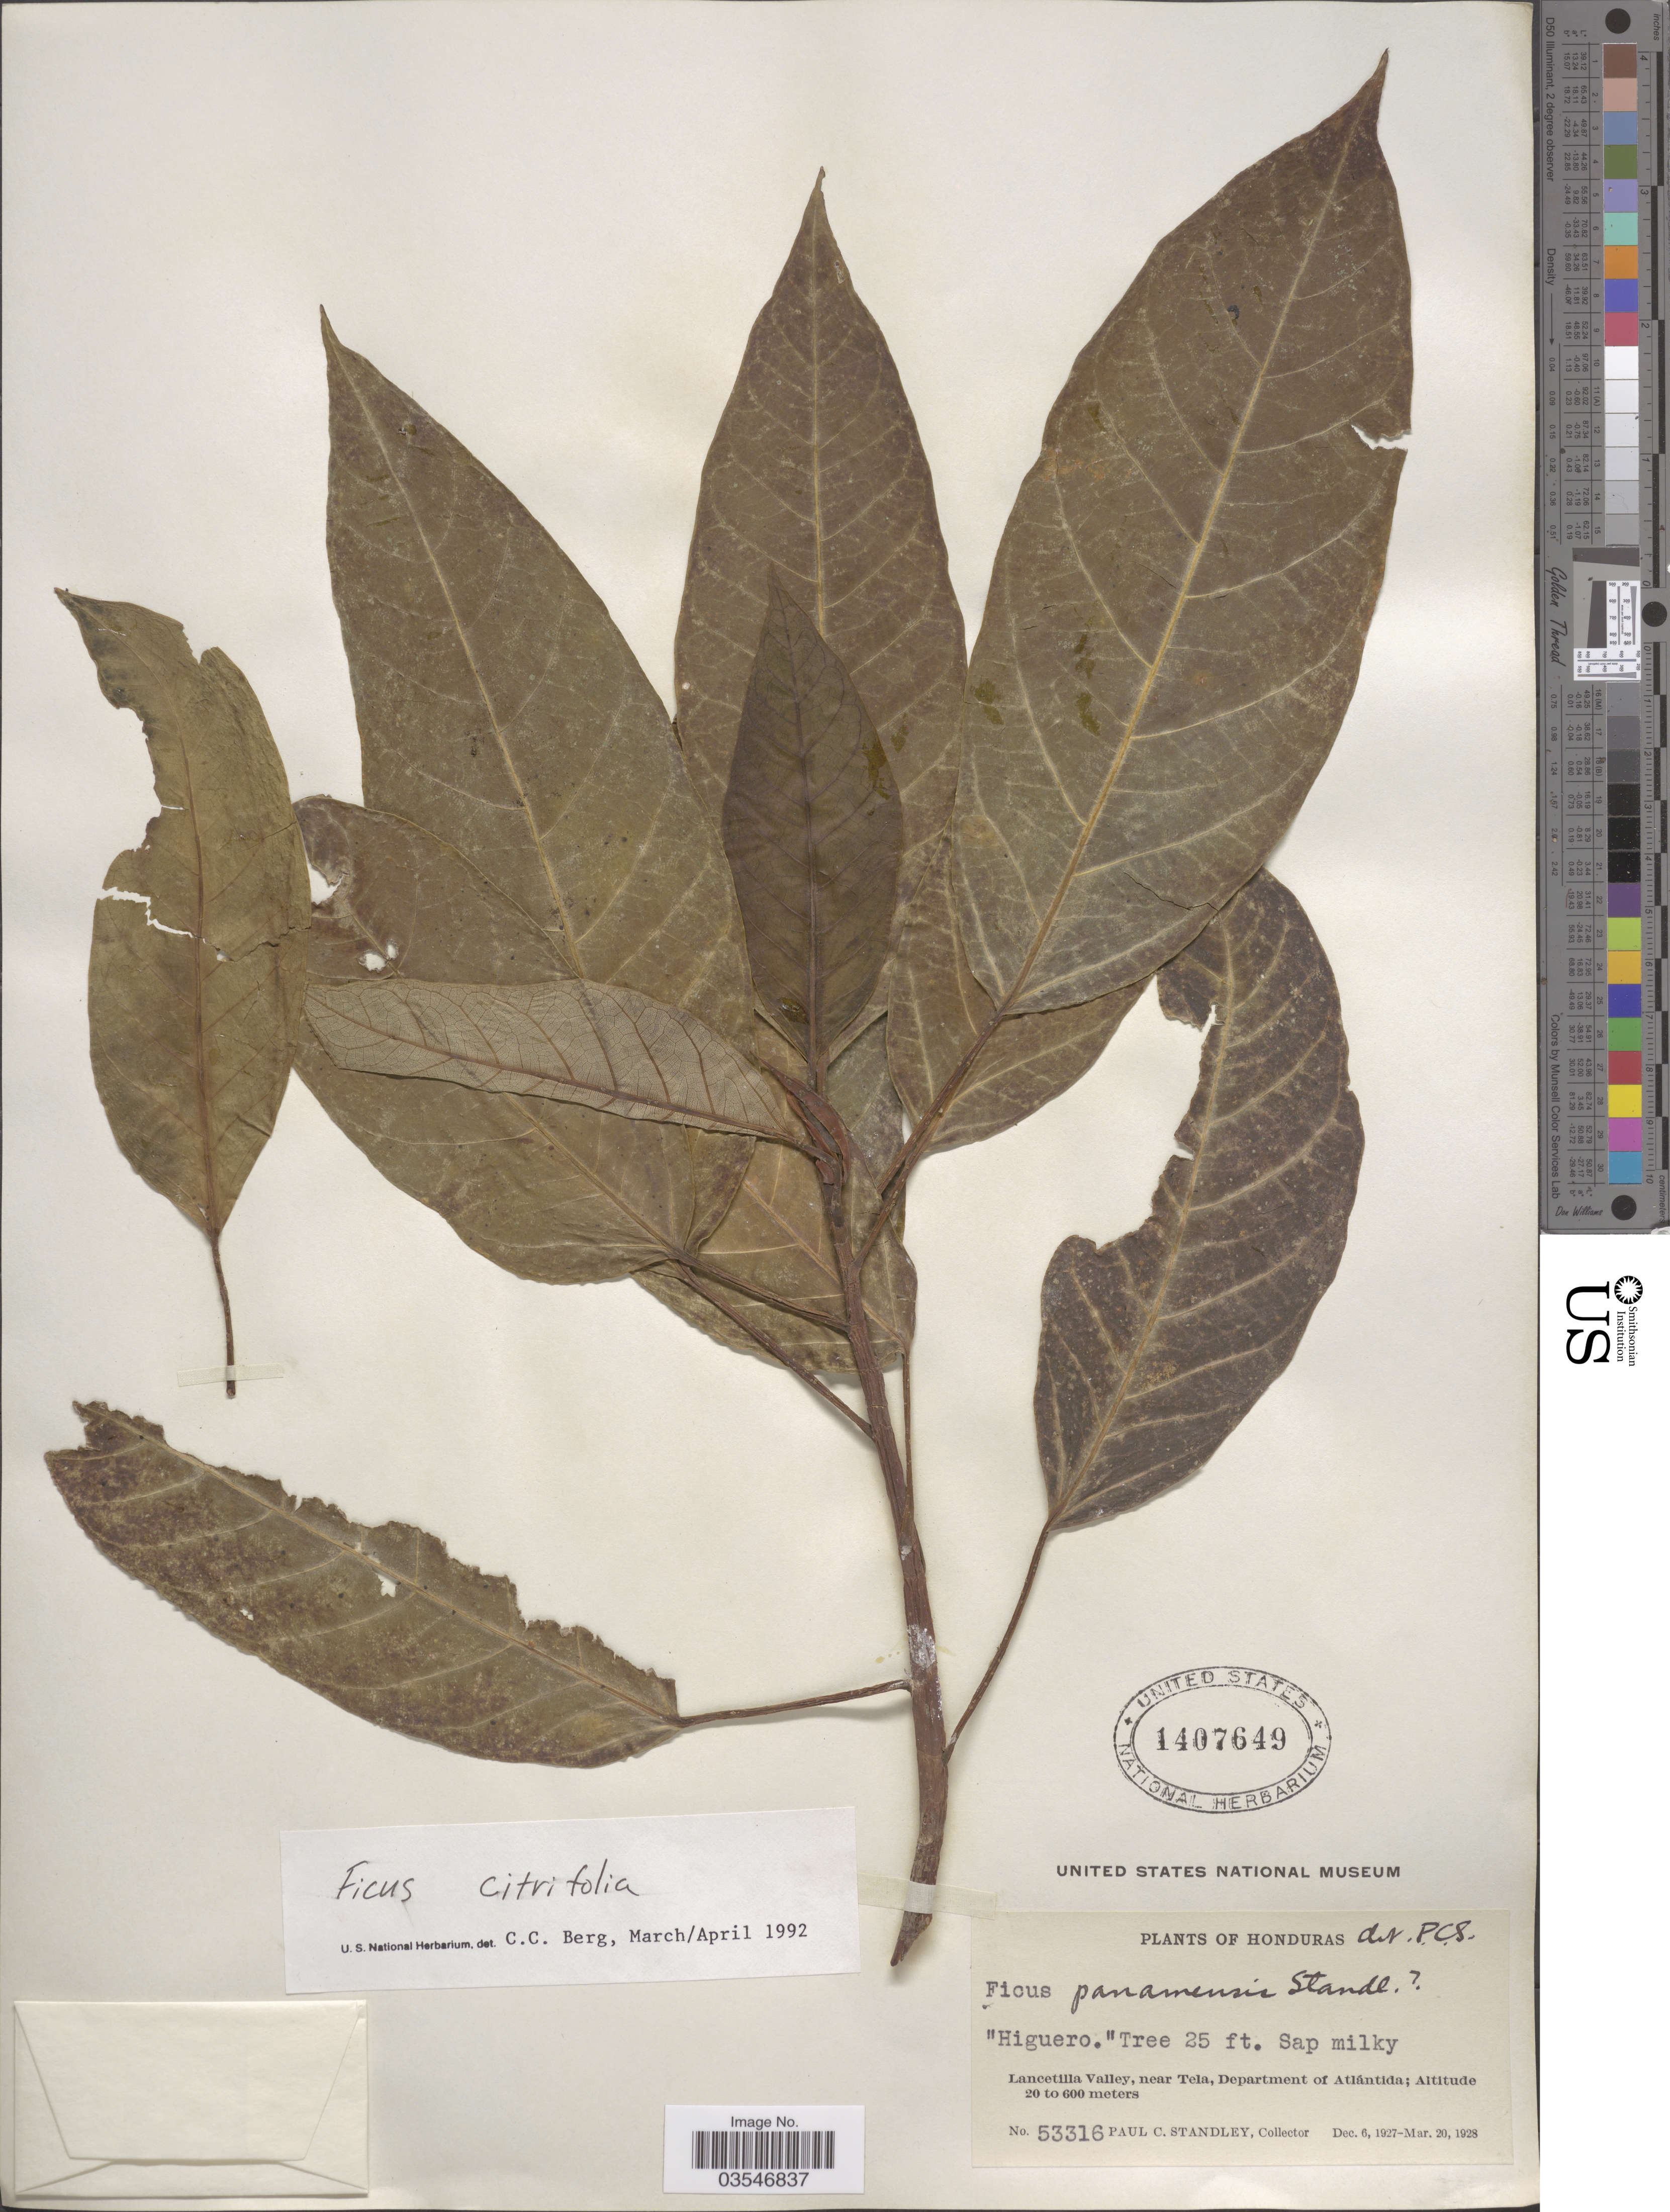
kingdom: Plantae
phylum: Tracheophyta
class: Magnoliopsida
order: Rosales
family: Moraceae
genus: Ficus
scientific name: Ficus citrifolia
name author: Mill.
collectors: P. C. Standley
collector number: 53316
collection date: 1927-12-06/1928-03-20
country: Honduras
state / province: Atlantida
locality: Lancetilla Valley, near Tela, Department of Atlántida.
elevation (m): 20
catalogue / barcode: US 1407649